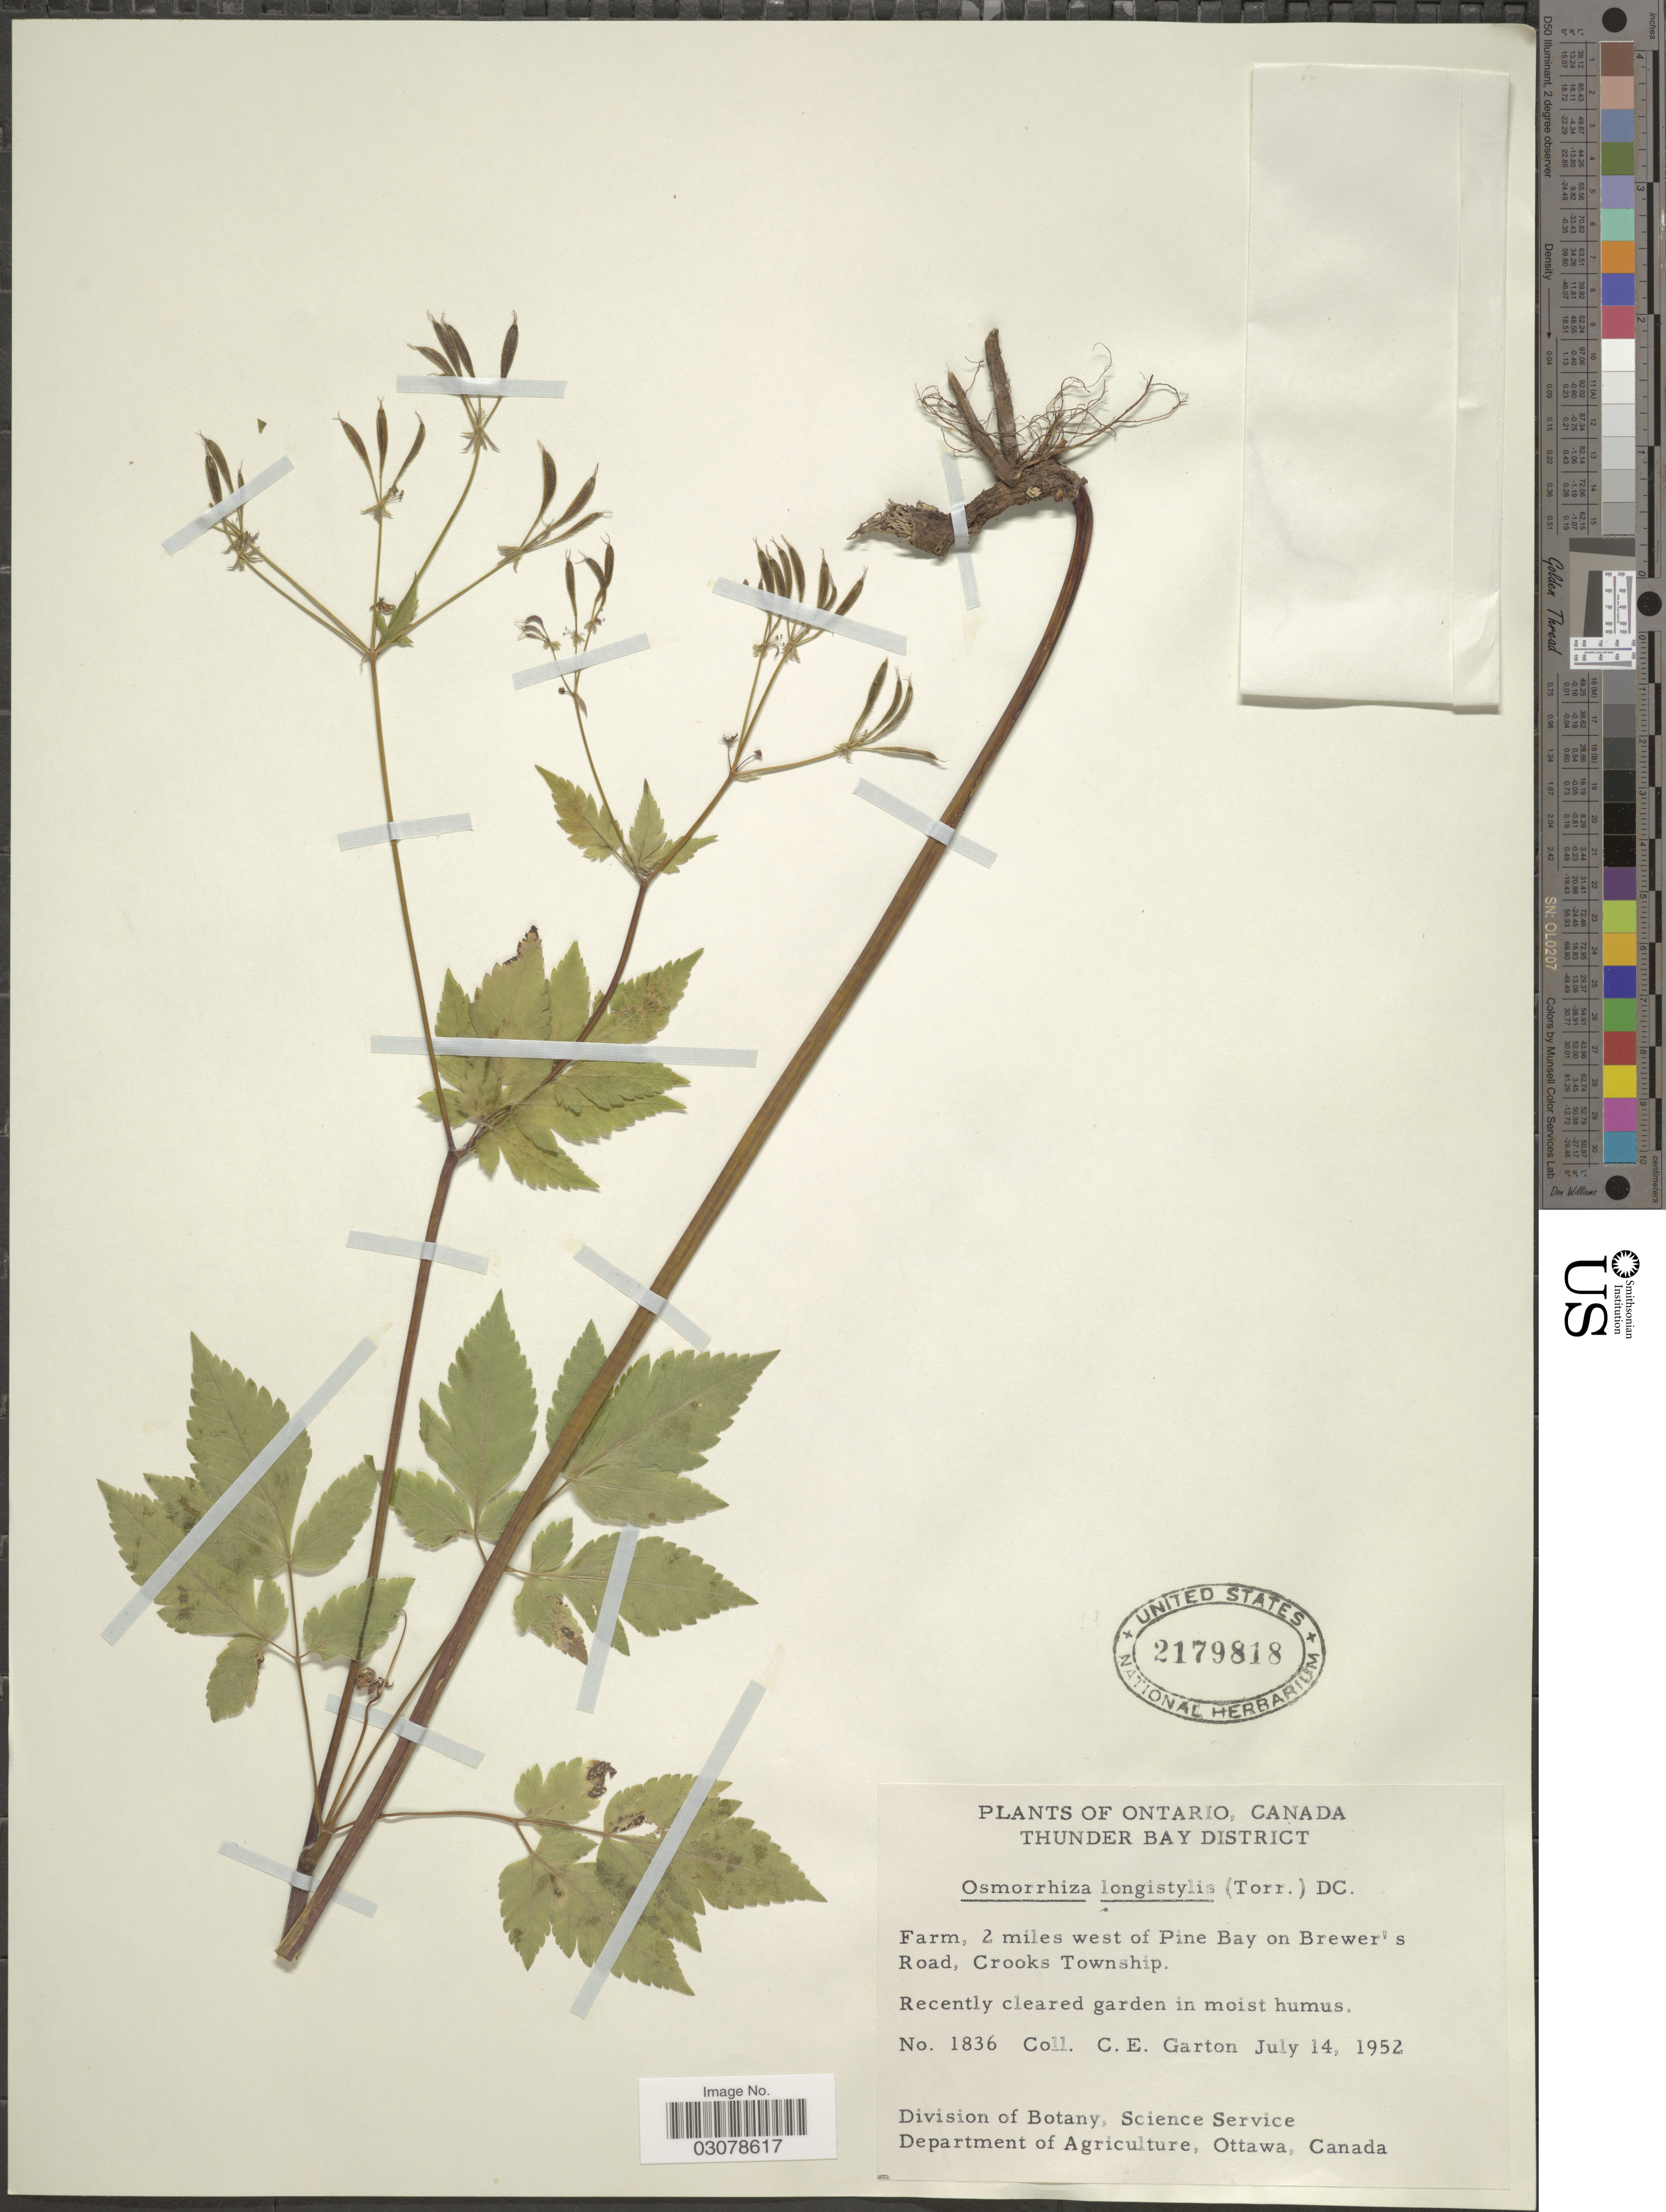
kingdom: Plantae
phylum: Tracheophyta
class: Magnoliopsida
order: Apiales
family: Apiaceae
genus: Osmorhiza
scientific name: Osmorhiza longistylis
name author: (Torr.) DC.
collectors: C. E. Garton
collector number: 1836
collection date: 1952-07-14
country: Canada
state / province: Ontario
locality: Thunder Bay District. Farm, 2 miles west of Pine Bay on Brewer's Road, Crooks Township.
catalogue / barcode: US 2179818